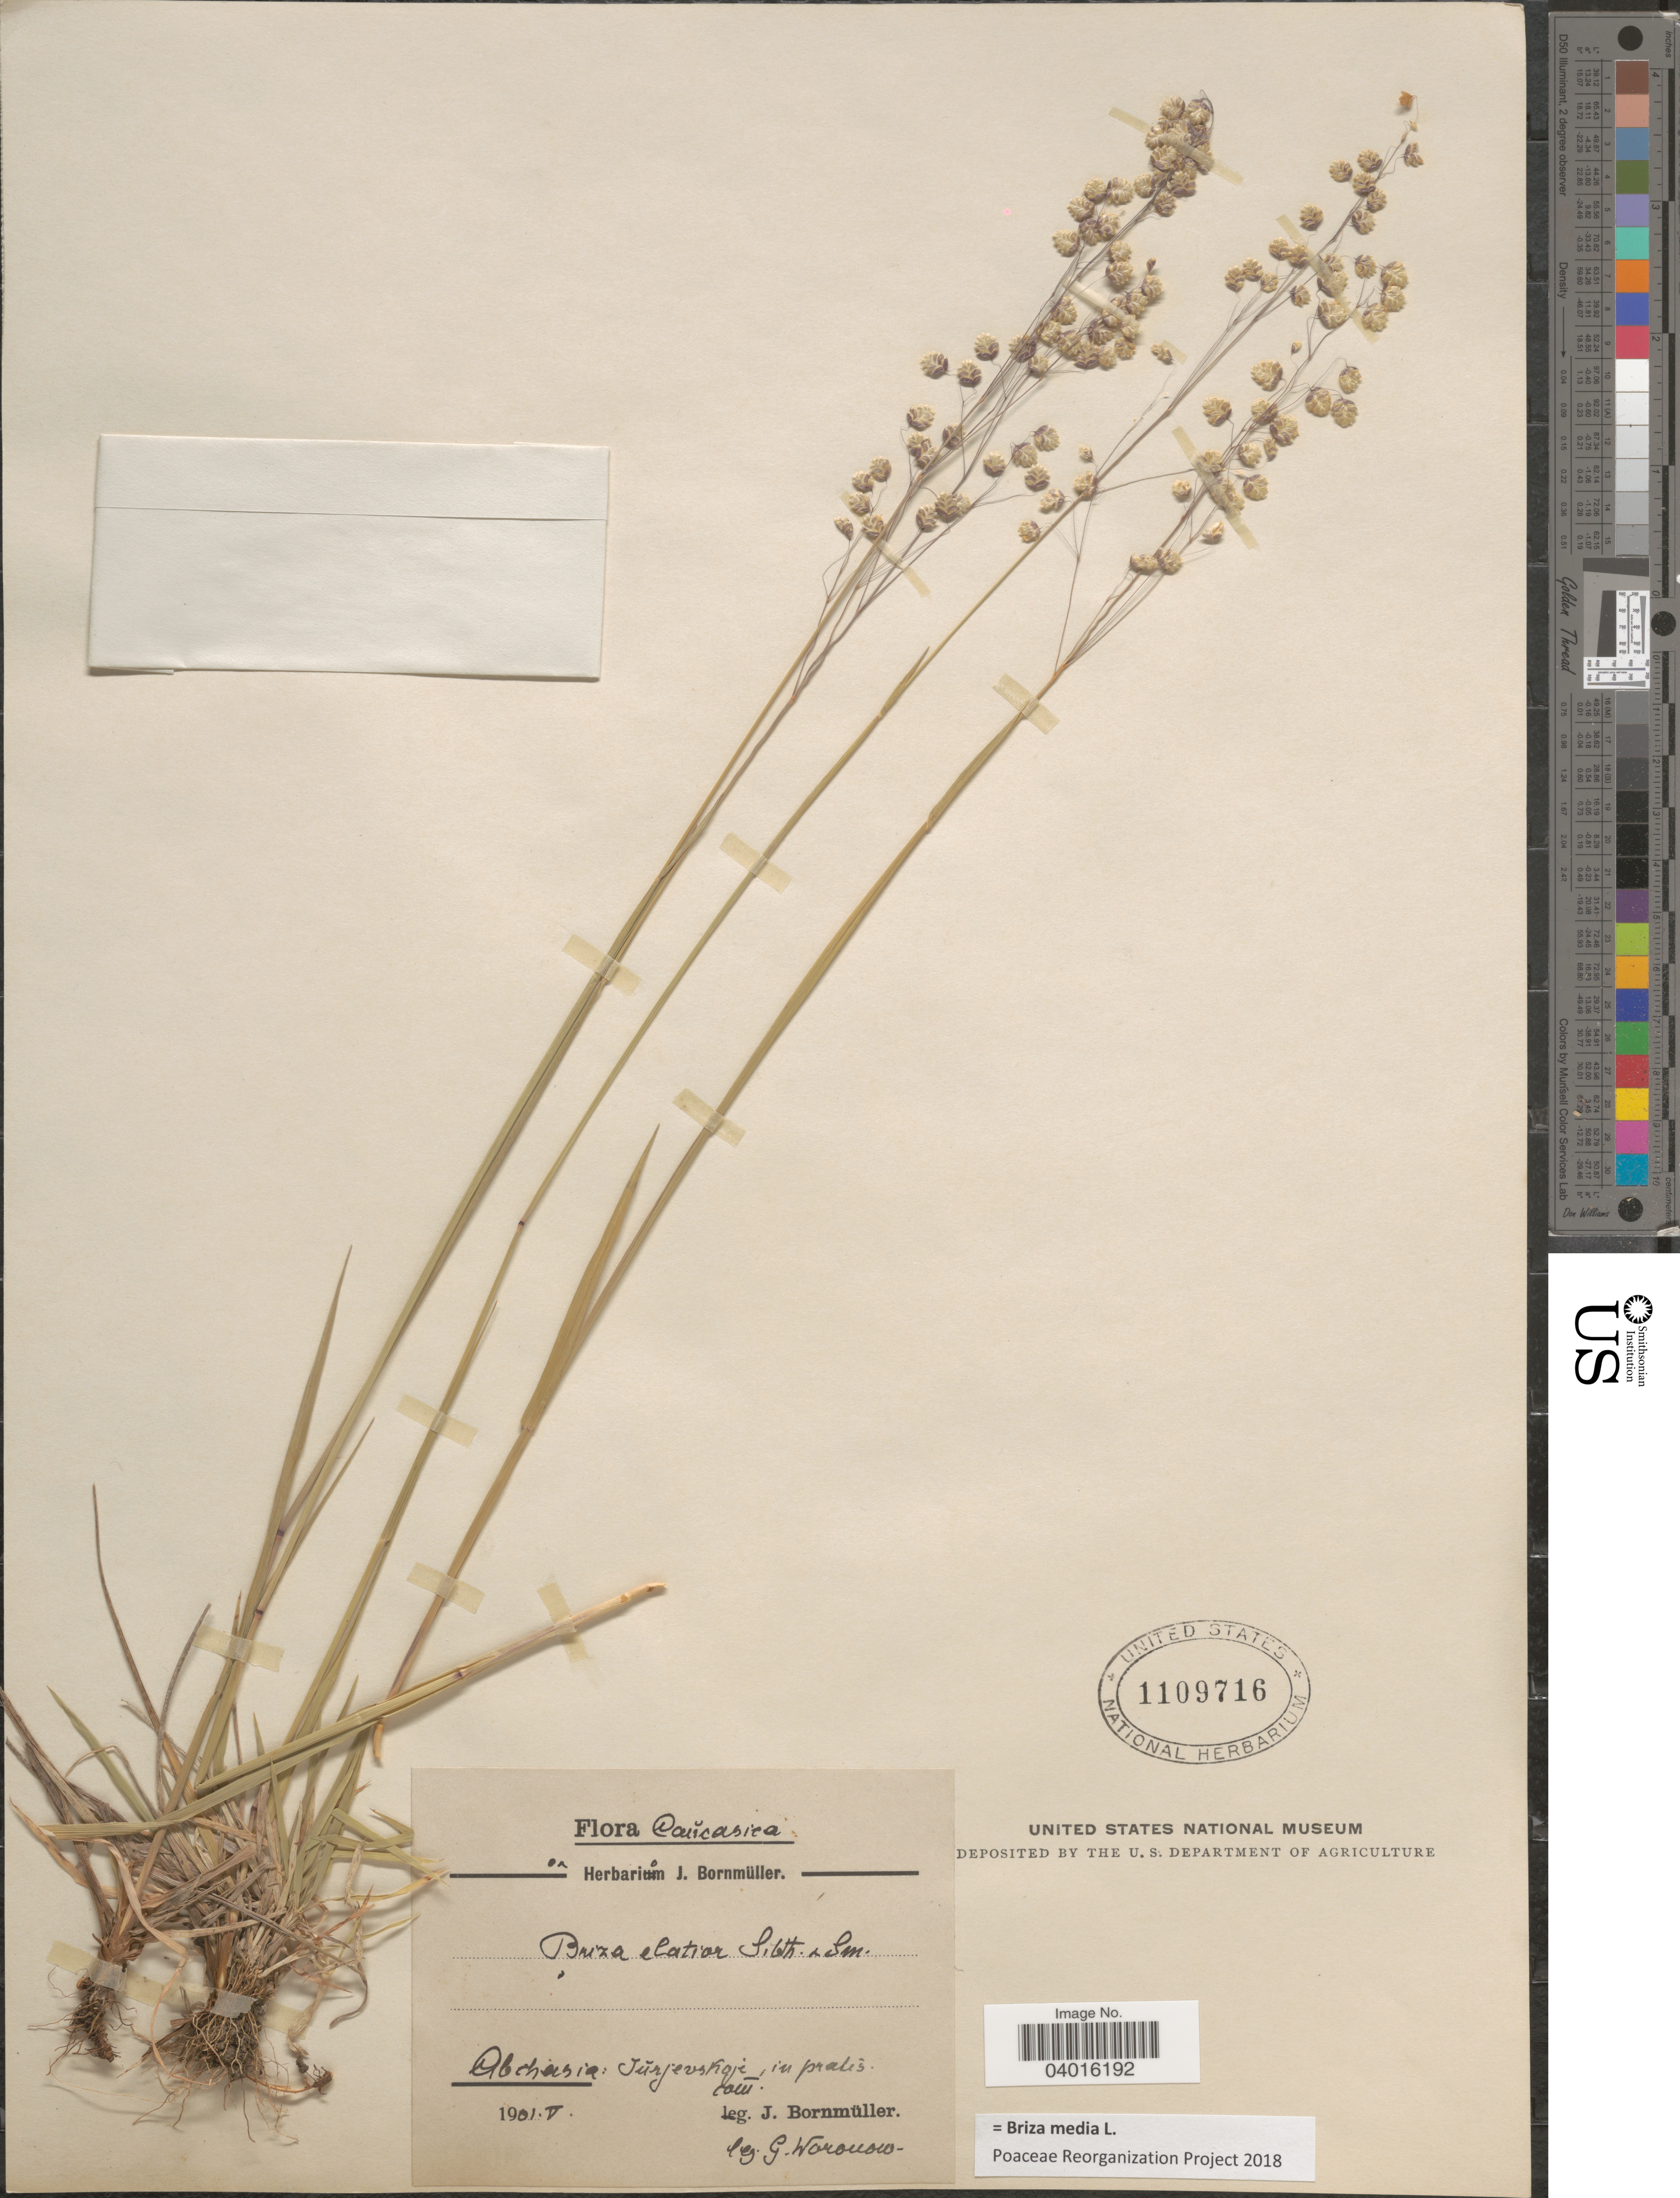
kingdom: Plantae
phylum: Tracheophyta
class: Liliopsida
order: Poales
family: Poaceae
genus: Briza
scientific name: Briza media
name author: L.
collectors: G. Woronow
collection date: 1901-05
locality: Caucasica. Obehasia: Jurjevskaje, in pratis. [interpreted]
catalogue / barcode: US 1109716